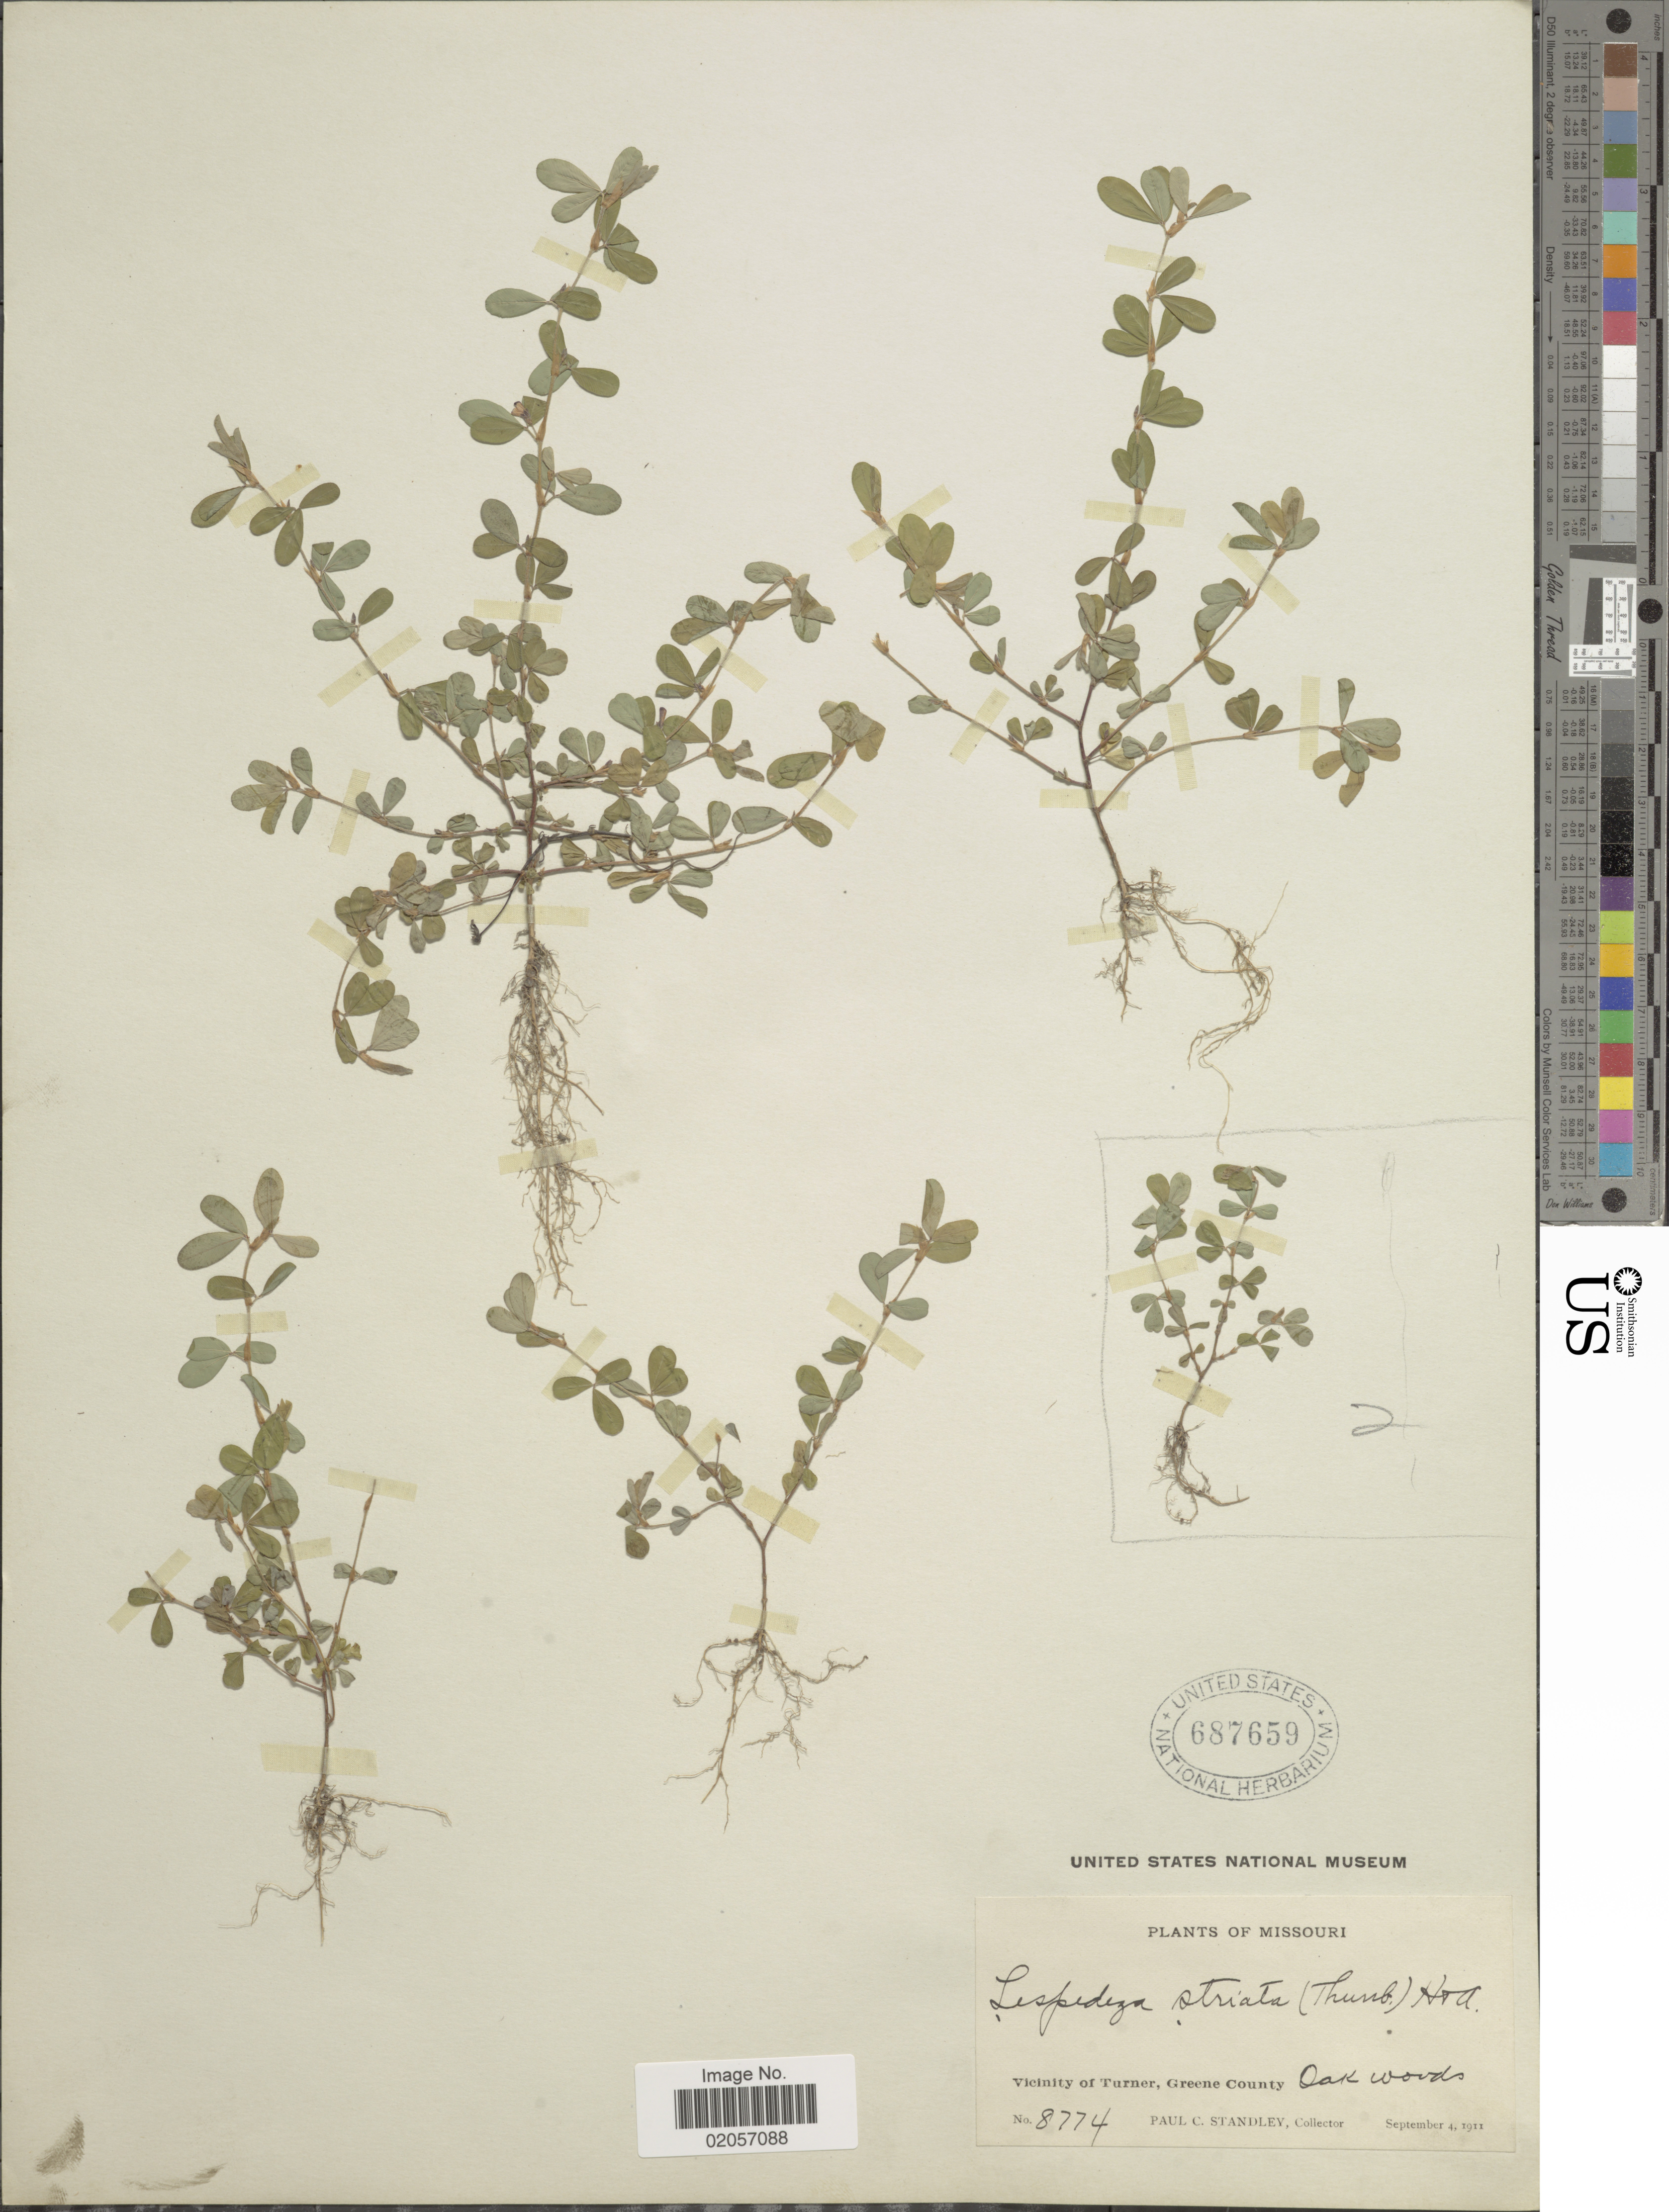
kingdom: Plantae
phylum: Tracheophyta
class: Magnoliopsida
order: Fabales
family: Fabaceae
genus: Kummerowia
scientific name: Kummerowia striata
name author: (Thunb.) Schindl.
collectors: P. C. Standley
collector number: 8774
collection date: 1911-09-04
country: United States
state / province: Missouri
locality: Vicinity of Turner, Greene County. Oak Woods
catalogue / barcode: US 687659